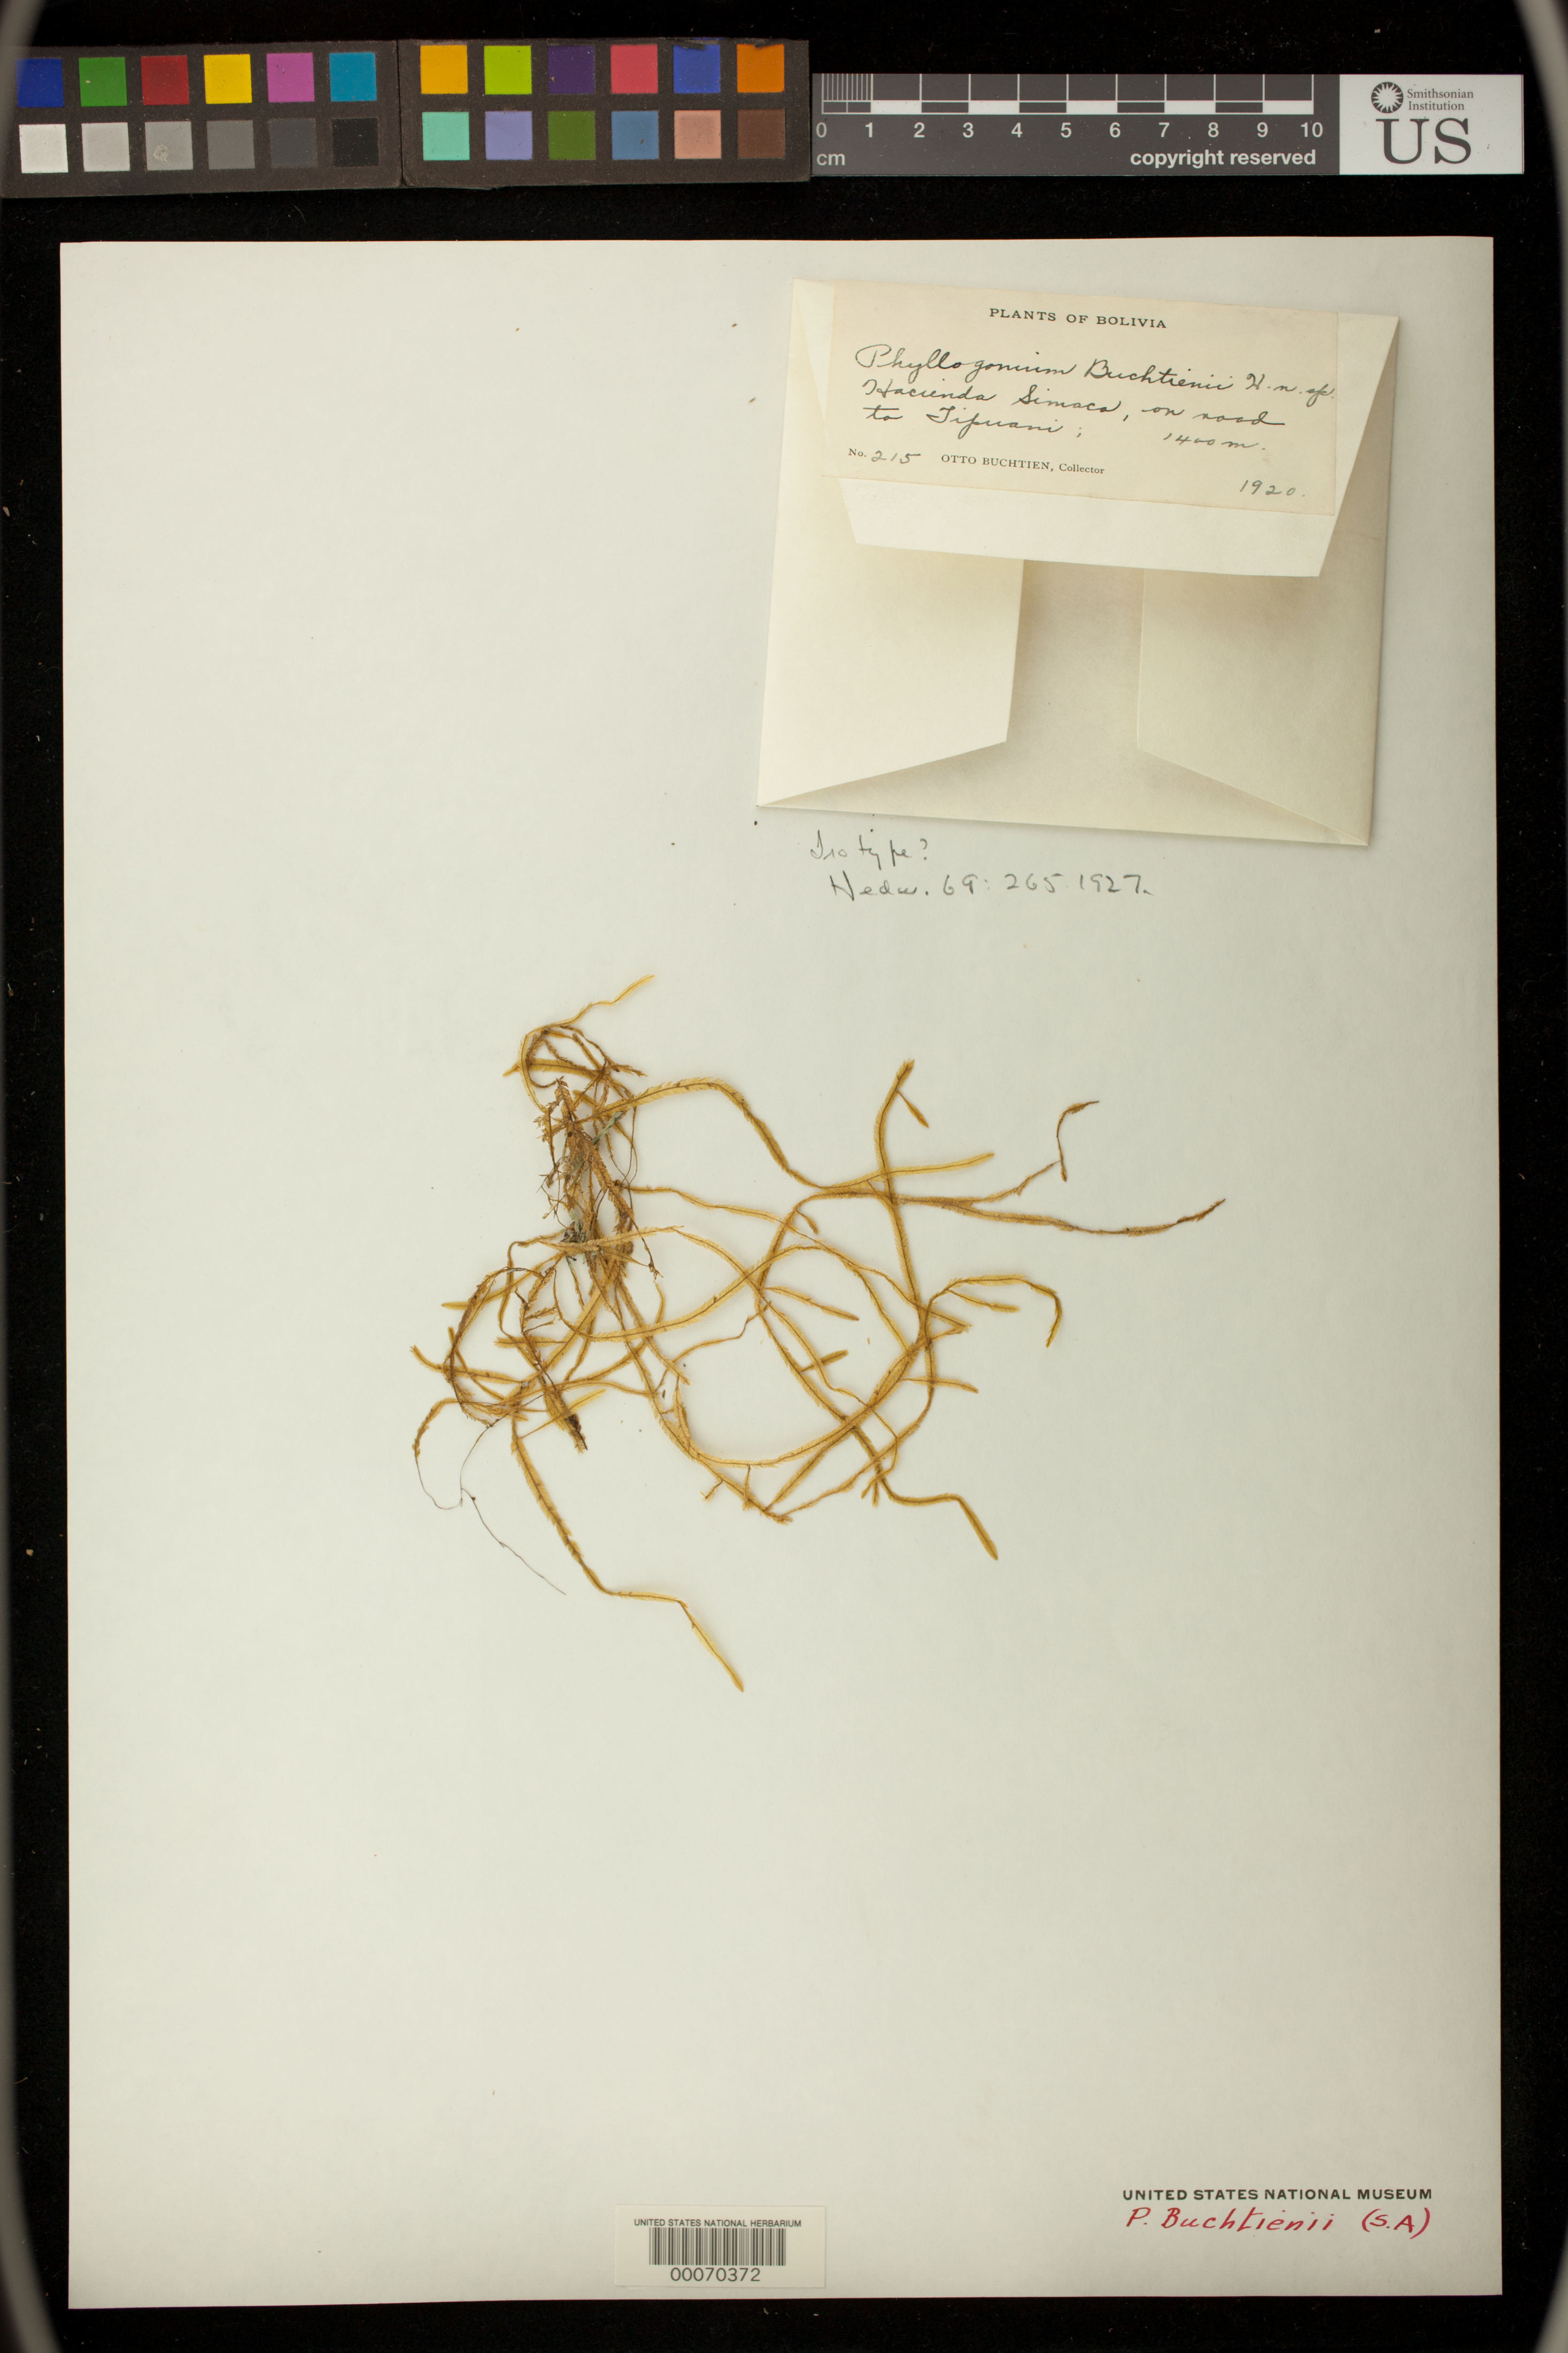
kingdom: Plantae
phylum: Bryophyta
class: Bryopsida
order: Hypnales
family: Phyllogoniaceae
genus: Phyllogonium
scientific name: Phyllogonium buchtienii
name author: Herzog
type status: Isotype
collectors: O. Buchtien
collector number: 215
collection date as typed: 1920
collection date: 1920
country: Bolivia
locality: Hacienda Simaco on road to Tipuami; al [?].